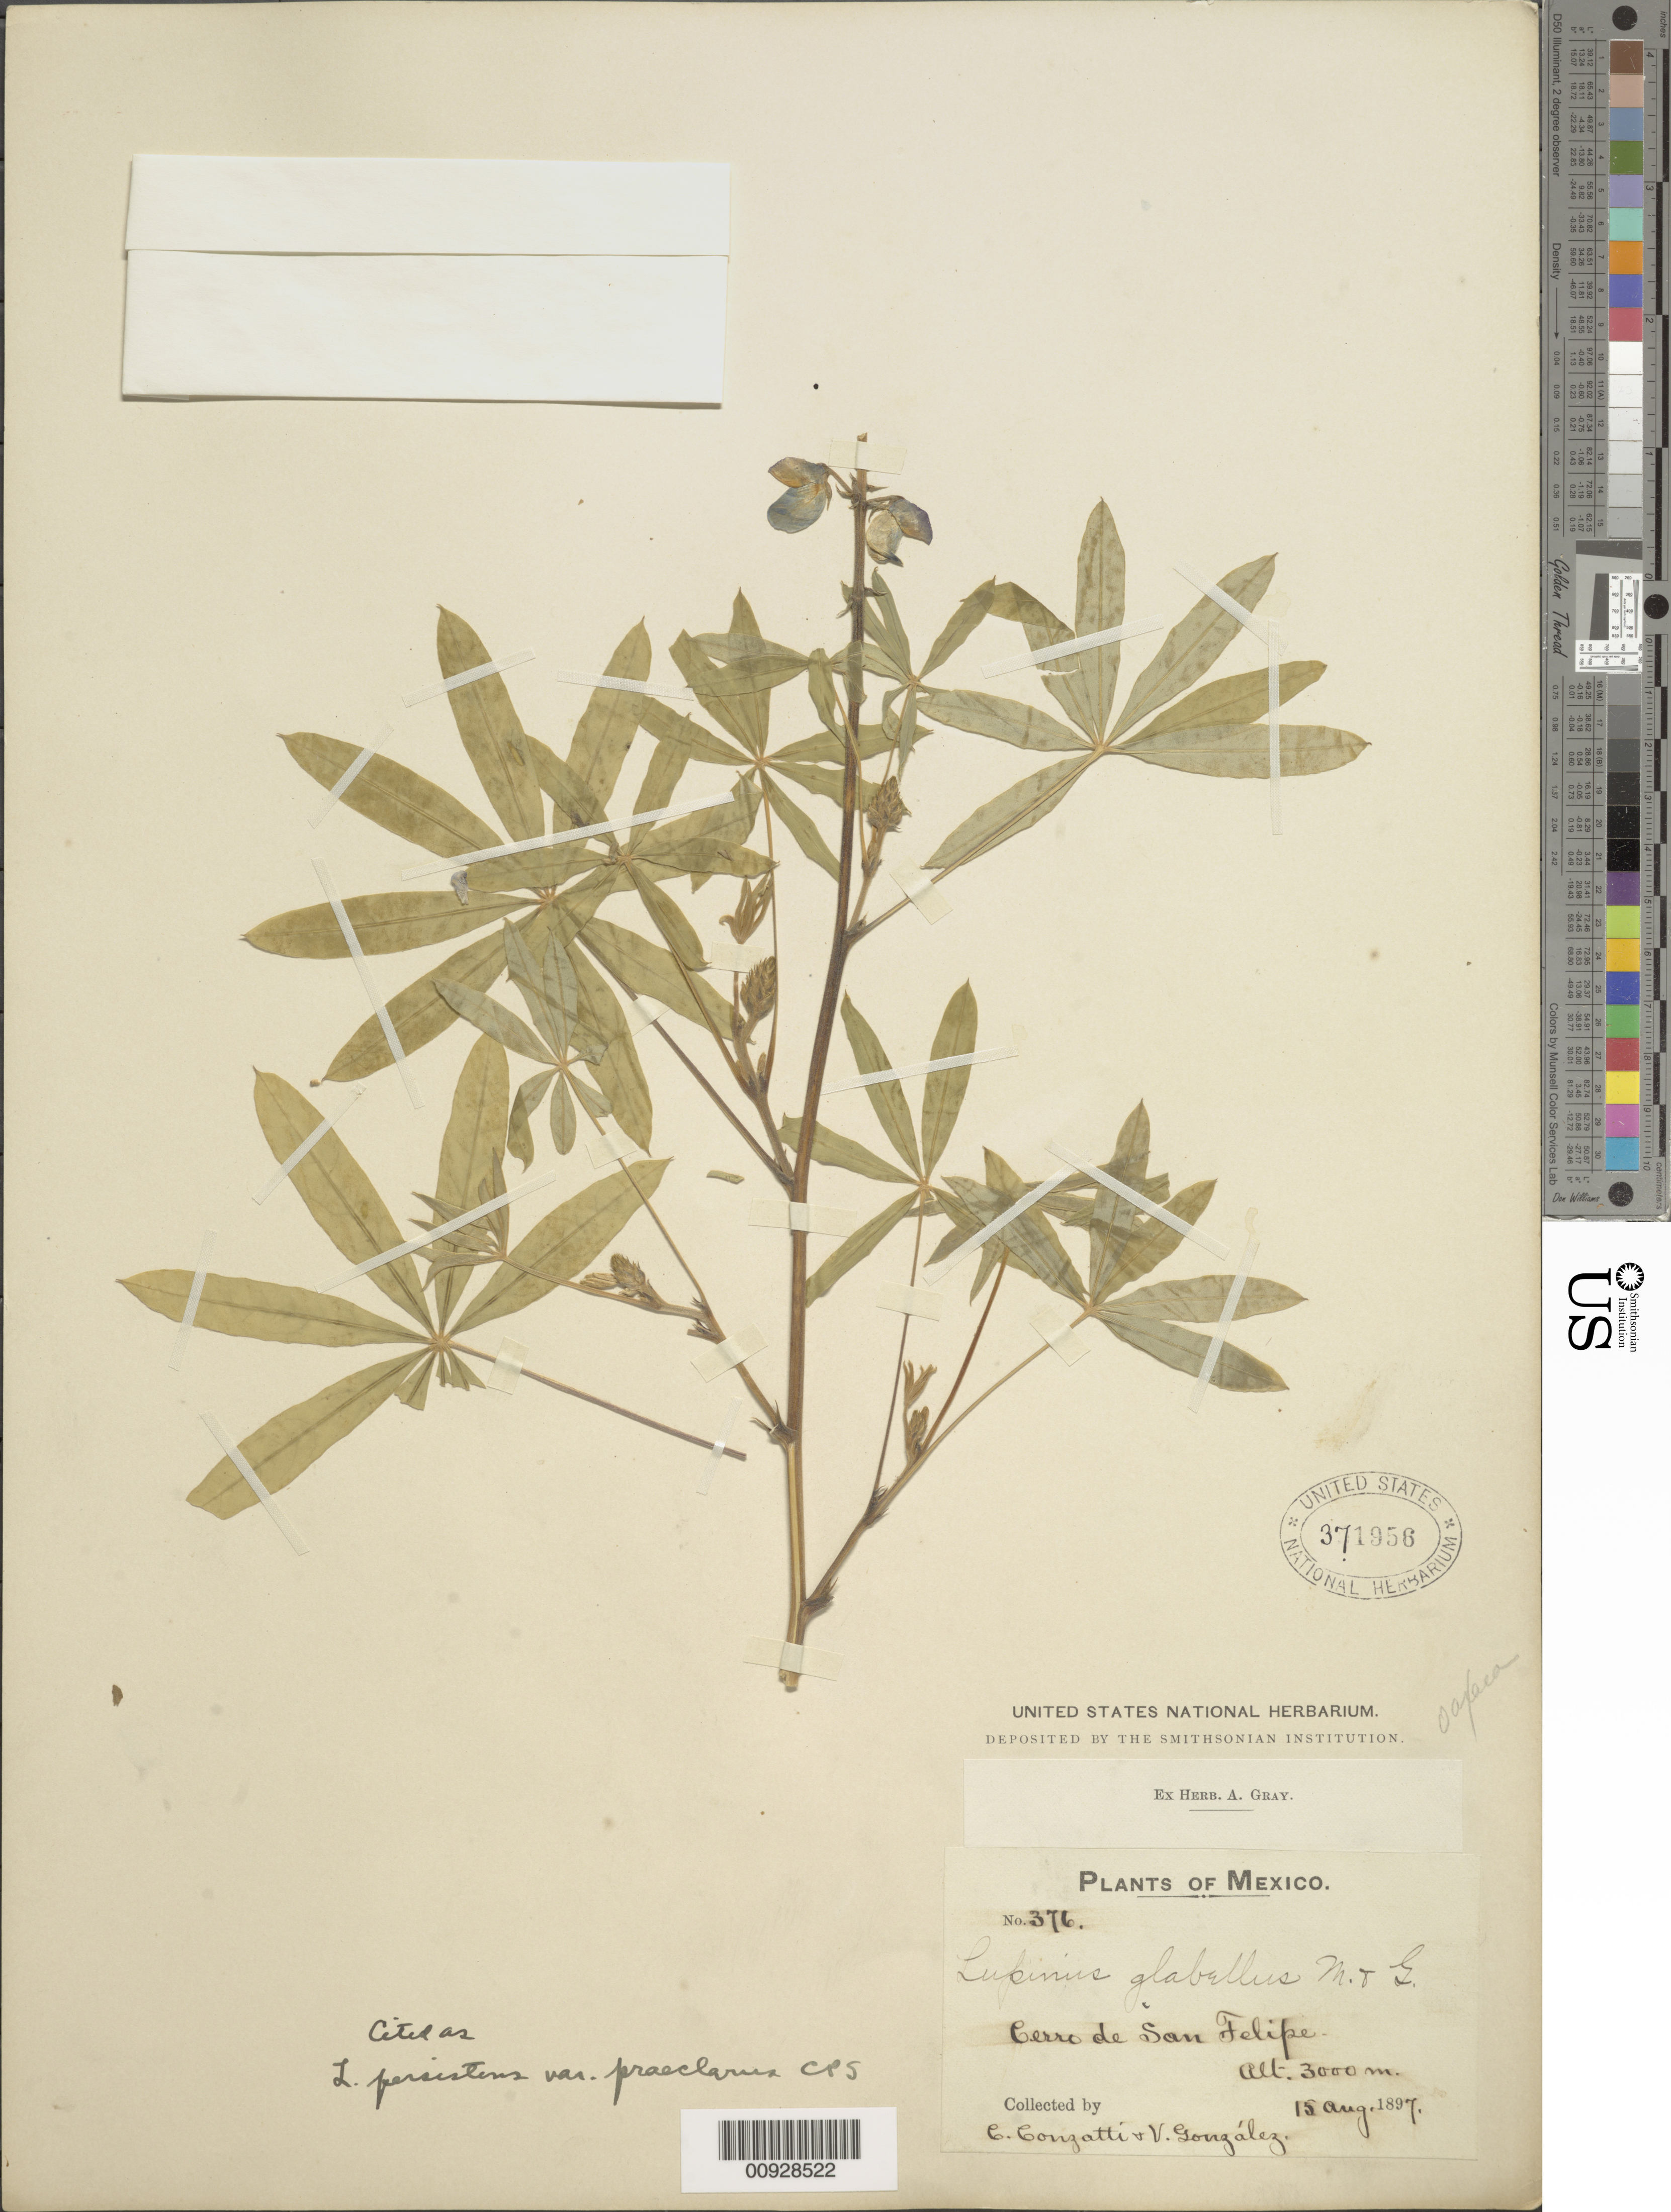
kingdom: Plantae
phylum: Tracheophyta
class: Magnoliopsida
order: Fabales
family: Fabaceae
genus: Lupinus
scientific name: Lupinus persistens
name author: Rose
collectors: C. Conzatti & V. Gonzalez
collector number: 376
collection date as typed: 15 Aug 1897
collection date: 1897-08-15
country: Mexico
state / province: Oaxaca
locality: Cerro de San Felipe.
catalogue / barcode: US 371956